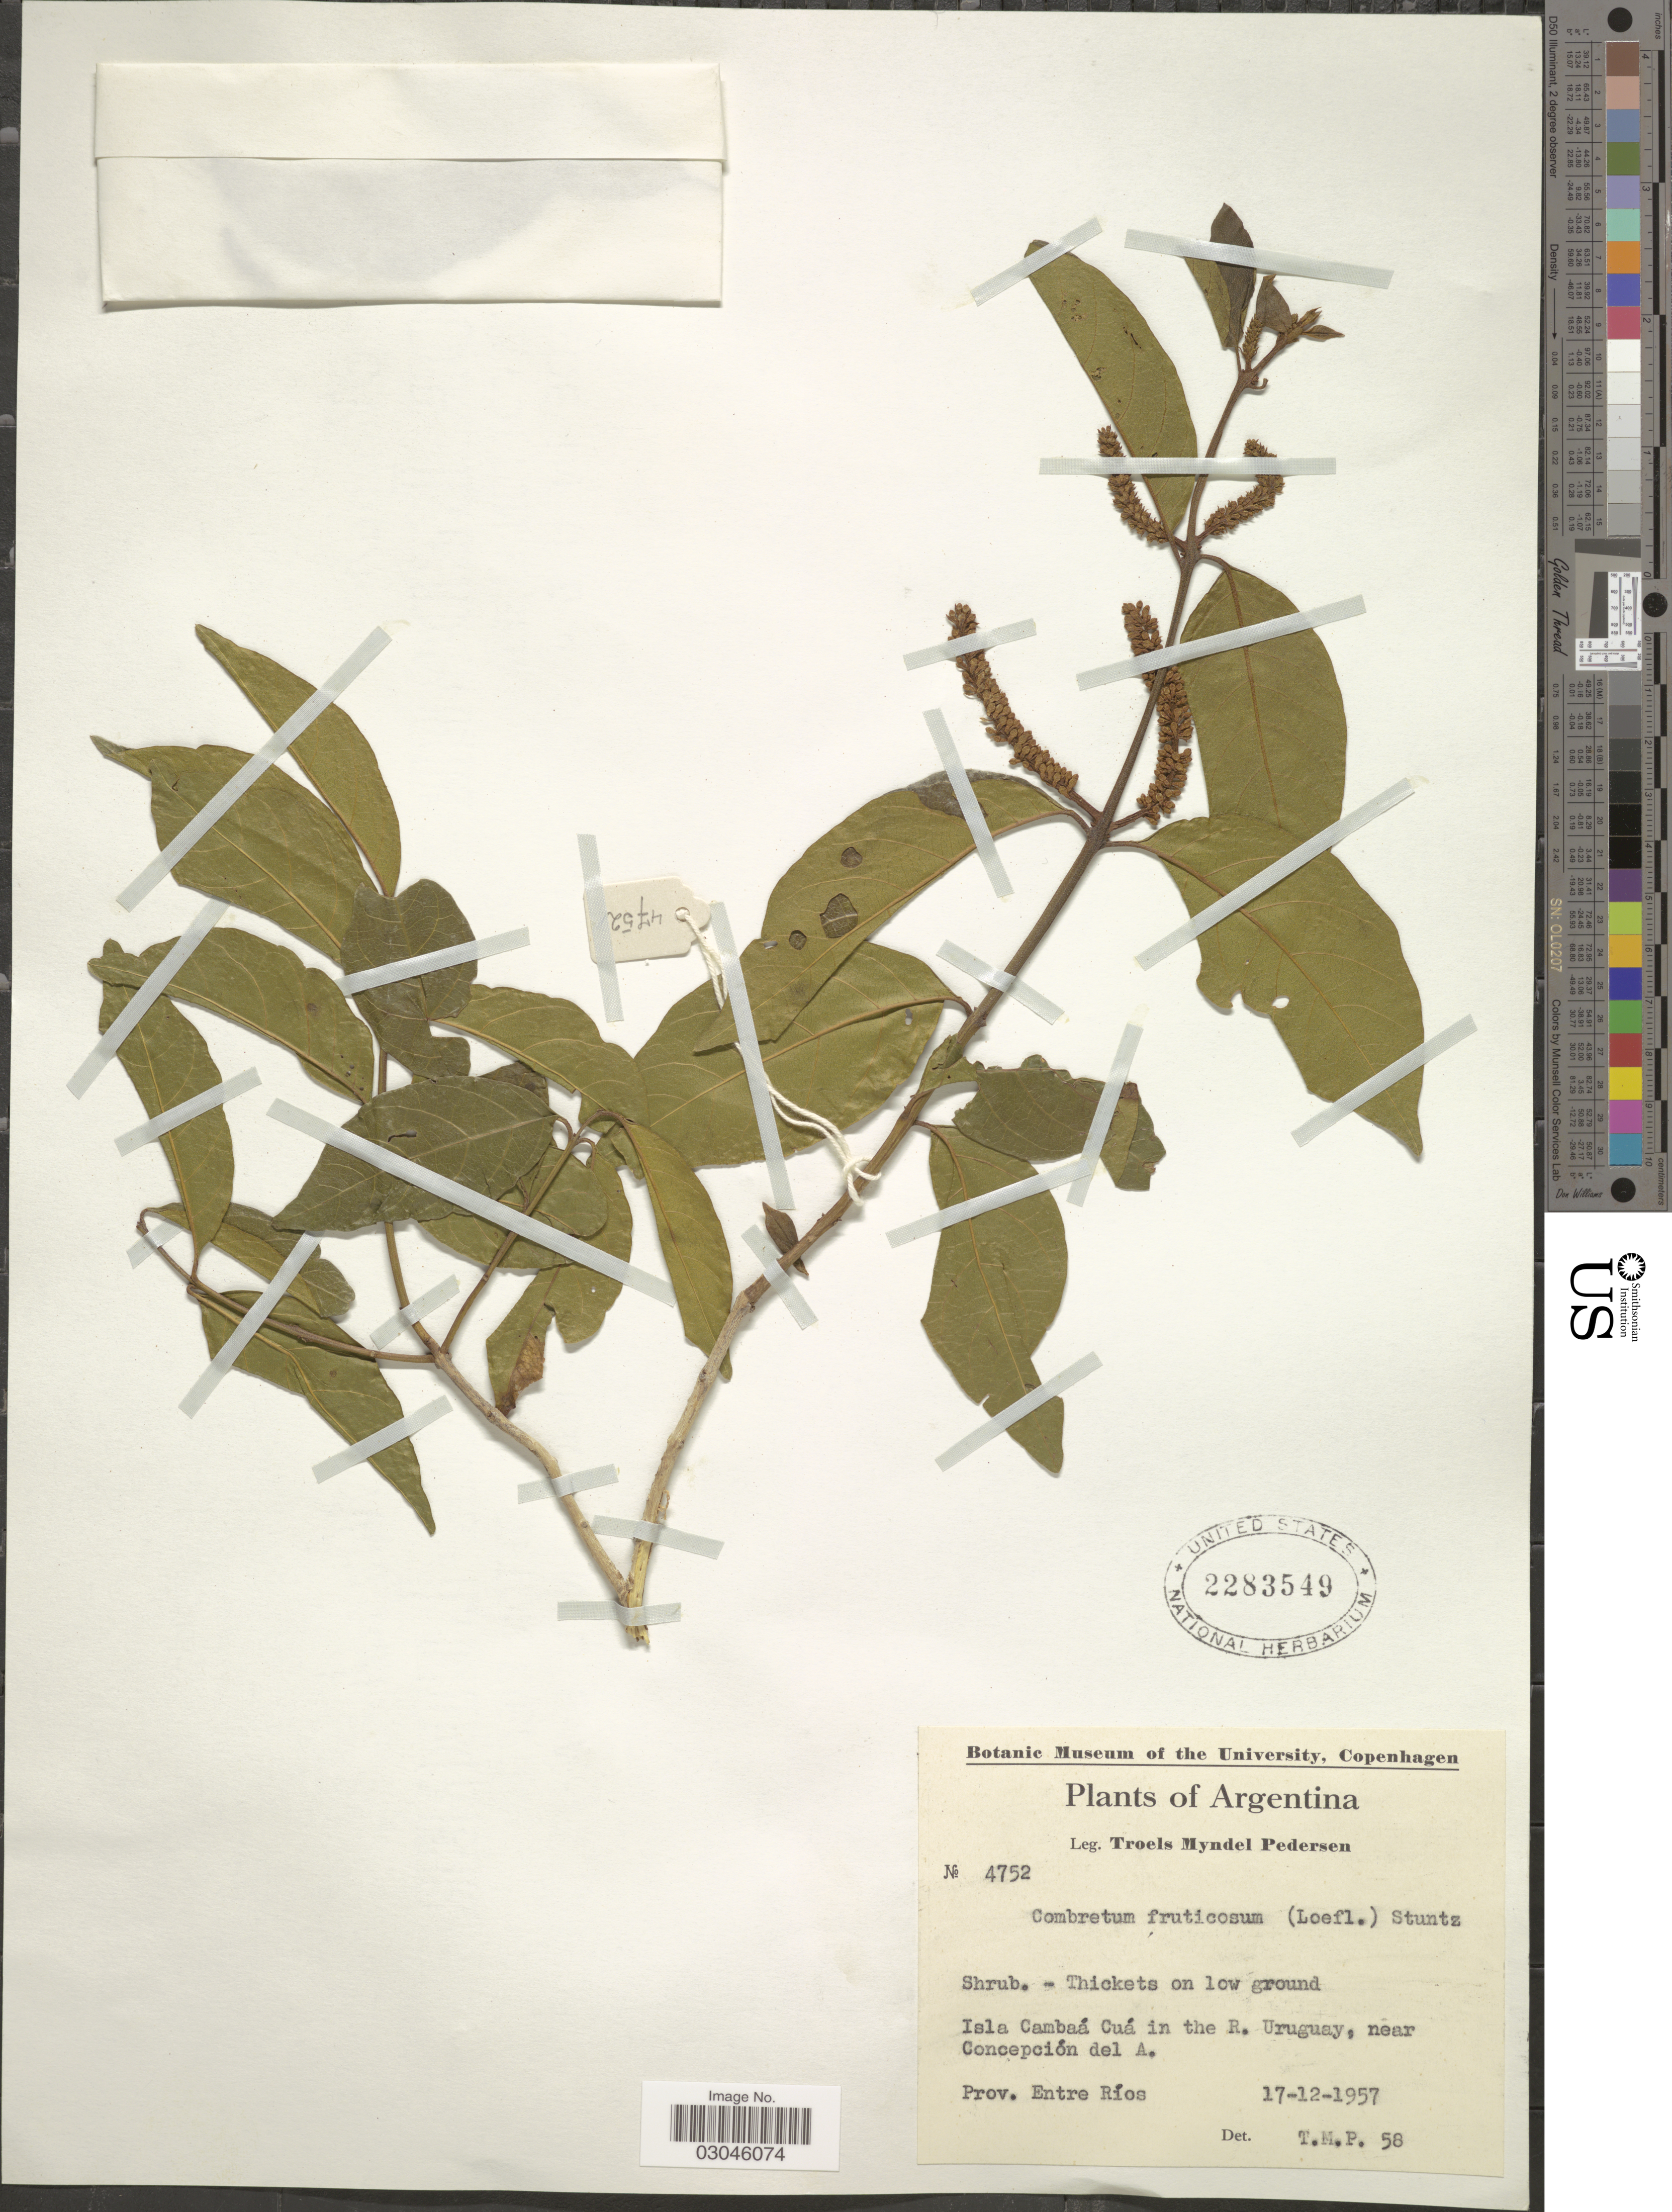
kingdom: Plantae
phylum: Tracheophyta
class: Magnoliopsida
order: Myrtales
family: Combretaceae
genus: Combretum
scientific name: Combretum fruticosum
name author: (Loefl.) Stuntz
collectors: T. Pederson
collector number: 4752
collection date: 1957-12-17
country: Argentina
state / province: Entre Rios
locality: Isla Cambaá Cuá in the R. Uruguay, near Concepción del A.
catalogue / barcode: US 2283549